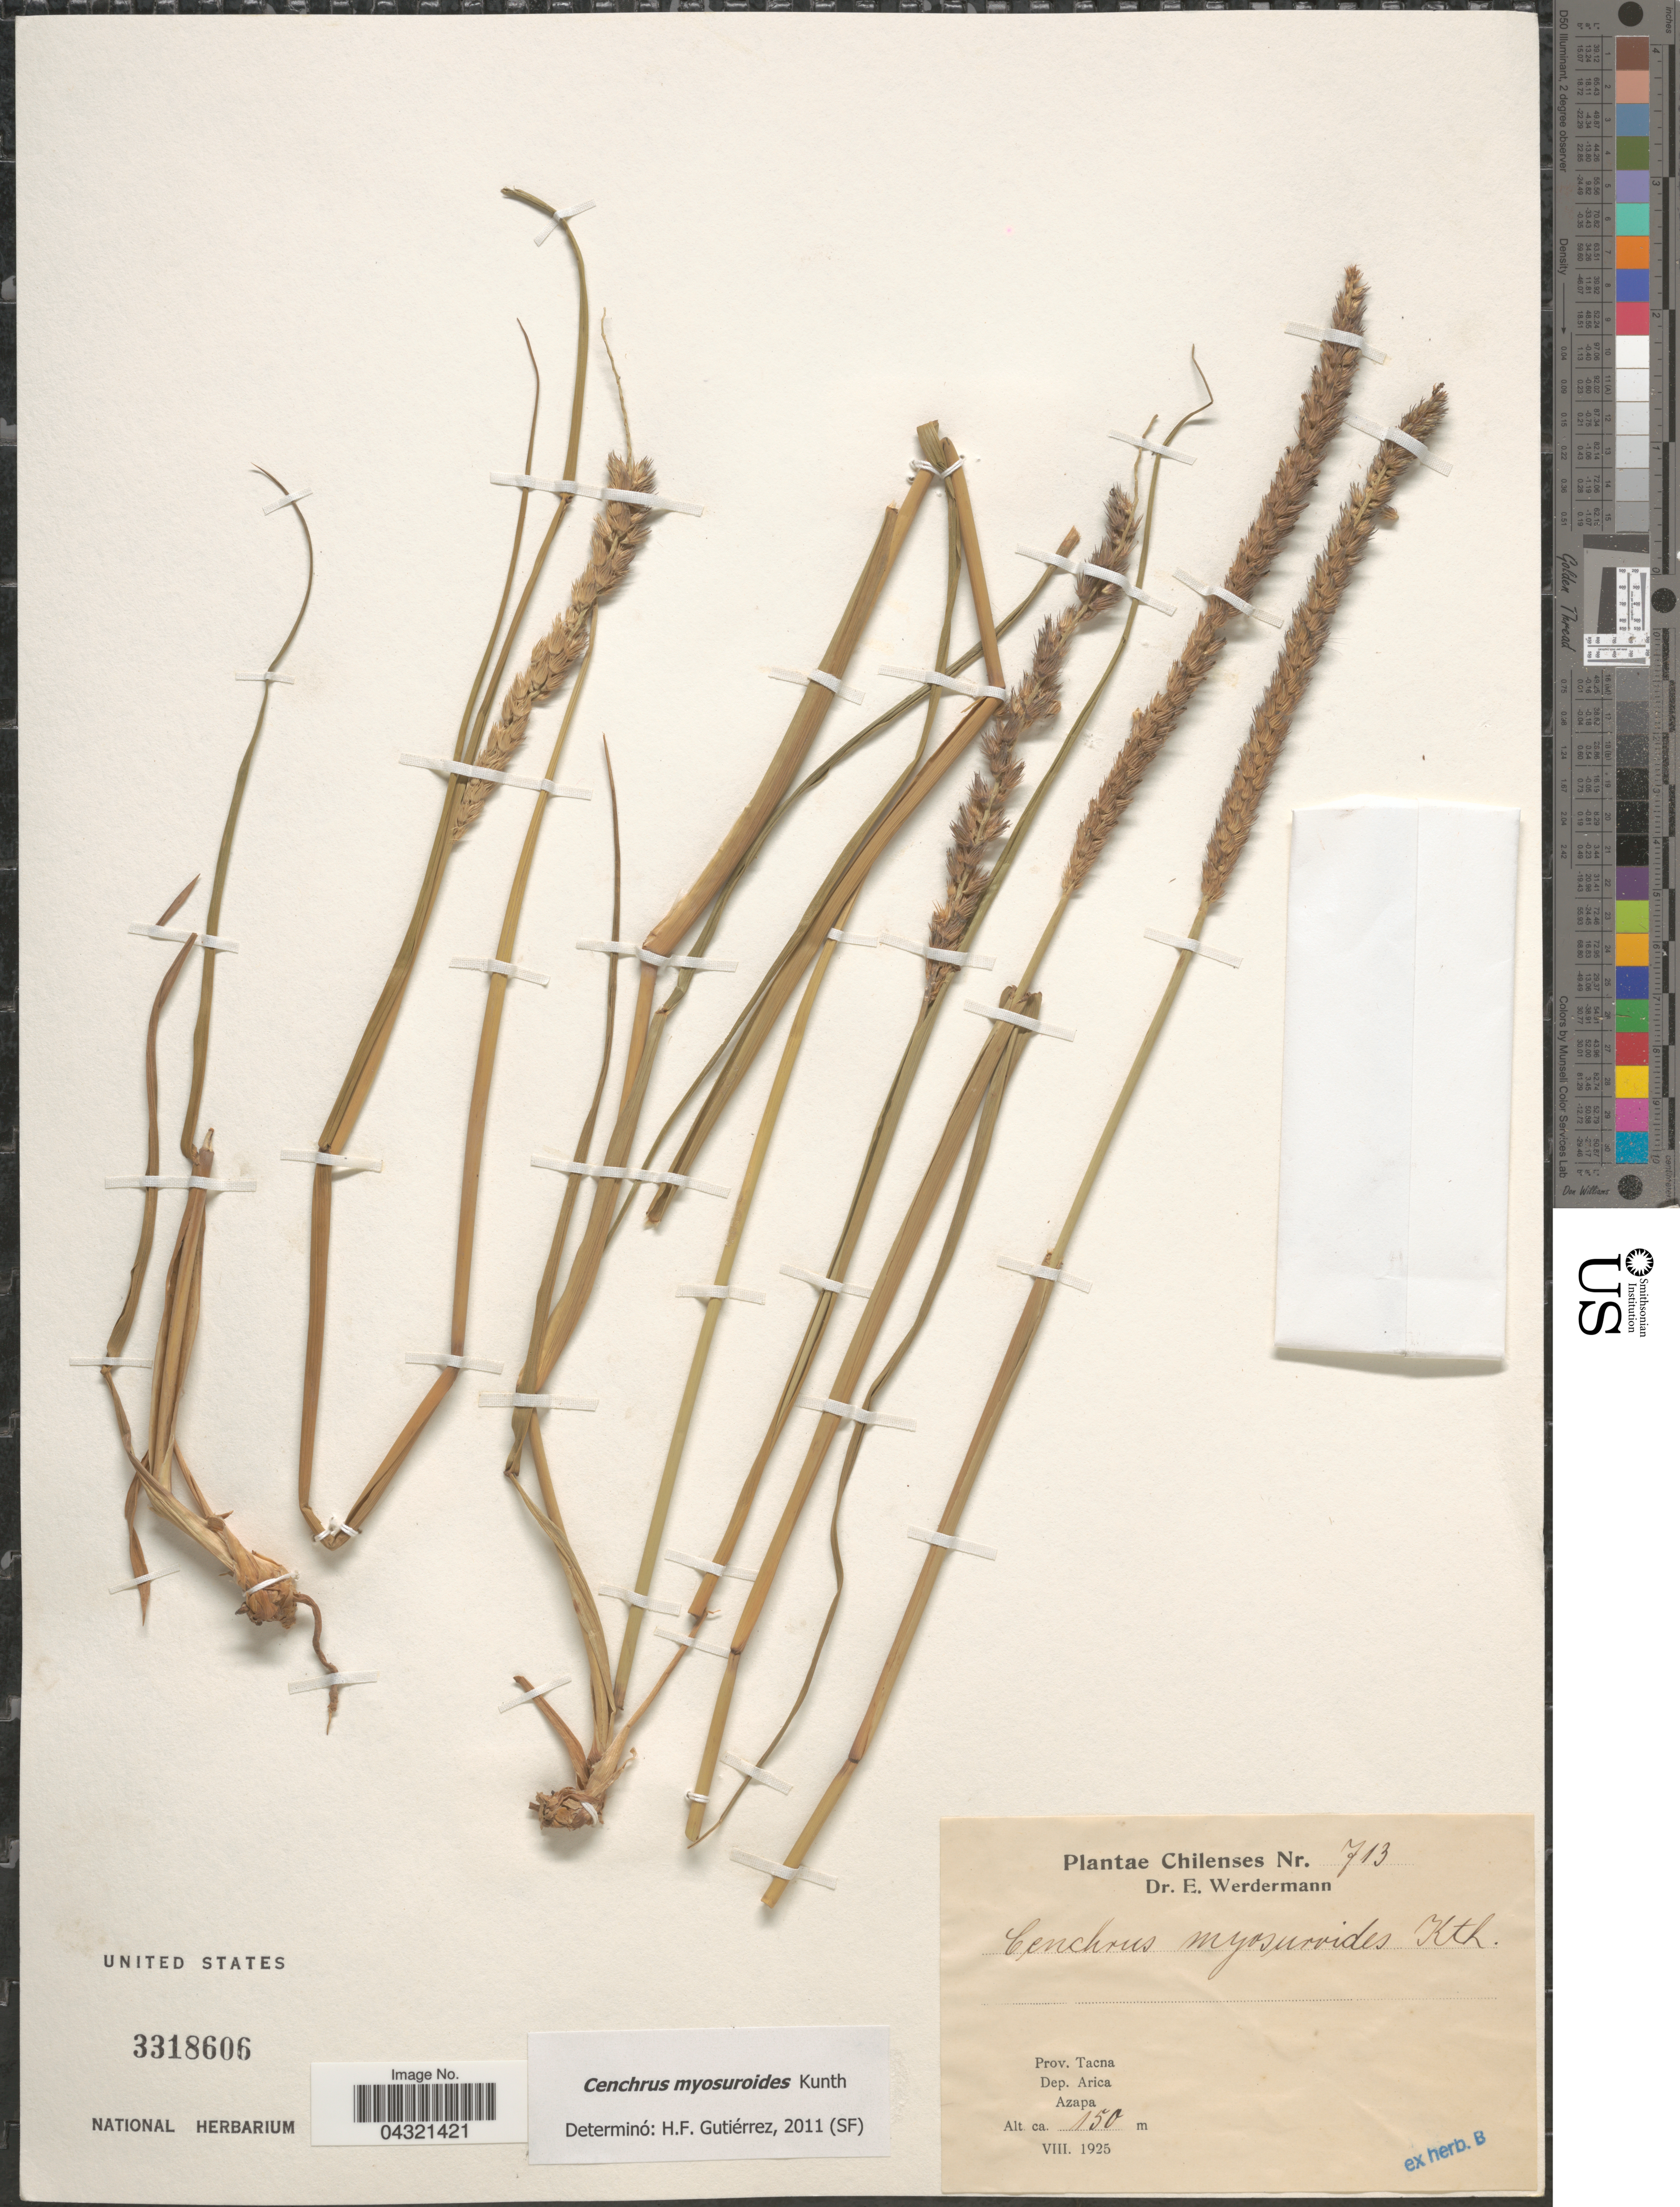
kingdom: Plantae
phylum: Tracheophyta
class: Liliopsida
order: Poales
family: Poaceae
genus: Cenchrus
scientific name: Cenchrus myosuroides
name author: Kunth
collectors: E. Werdermann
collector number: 713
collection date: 1925-08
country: Peru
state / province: Tacna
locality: Dep. Arica. Azapa.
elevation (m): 150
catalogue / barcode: US 3318606